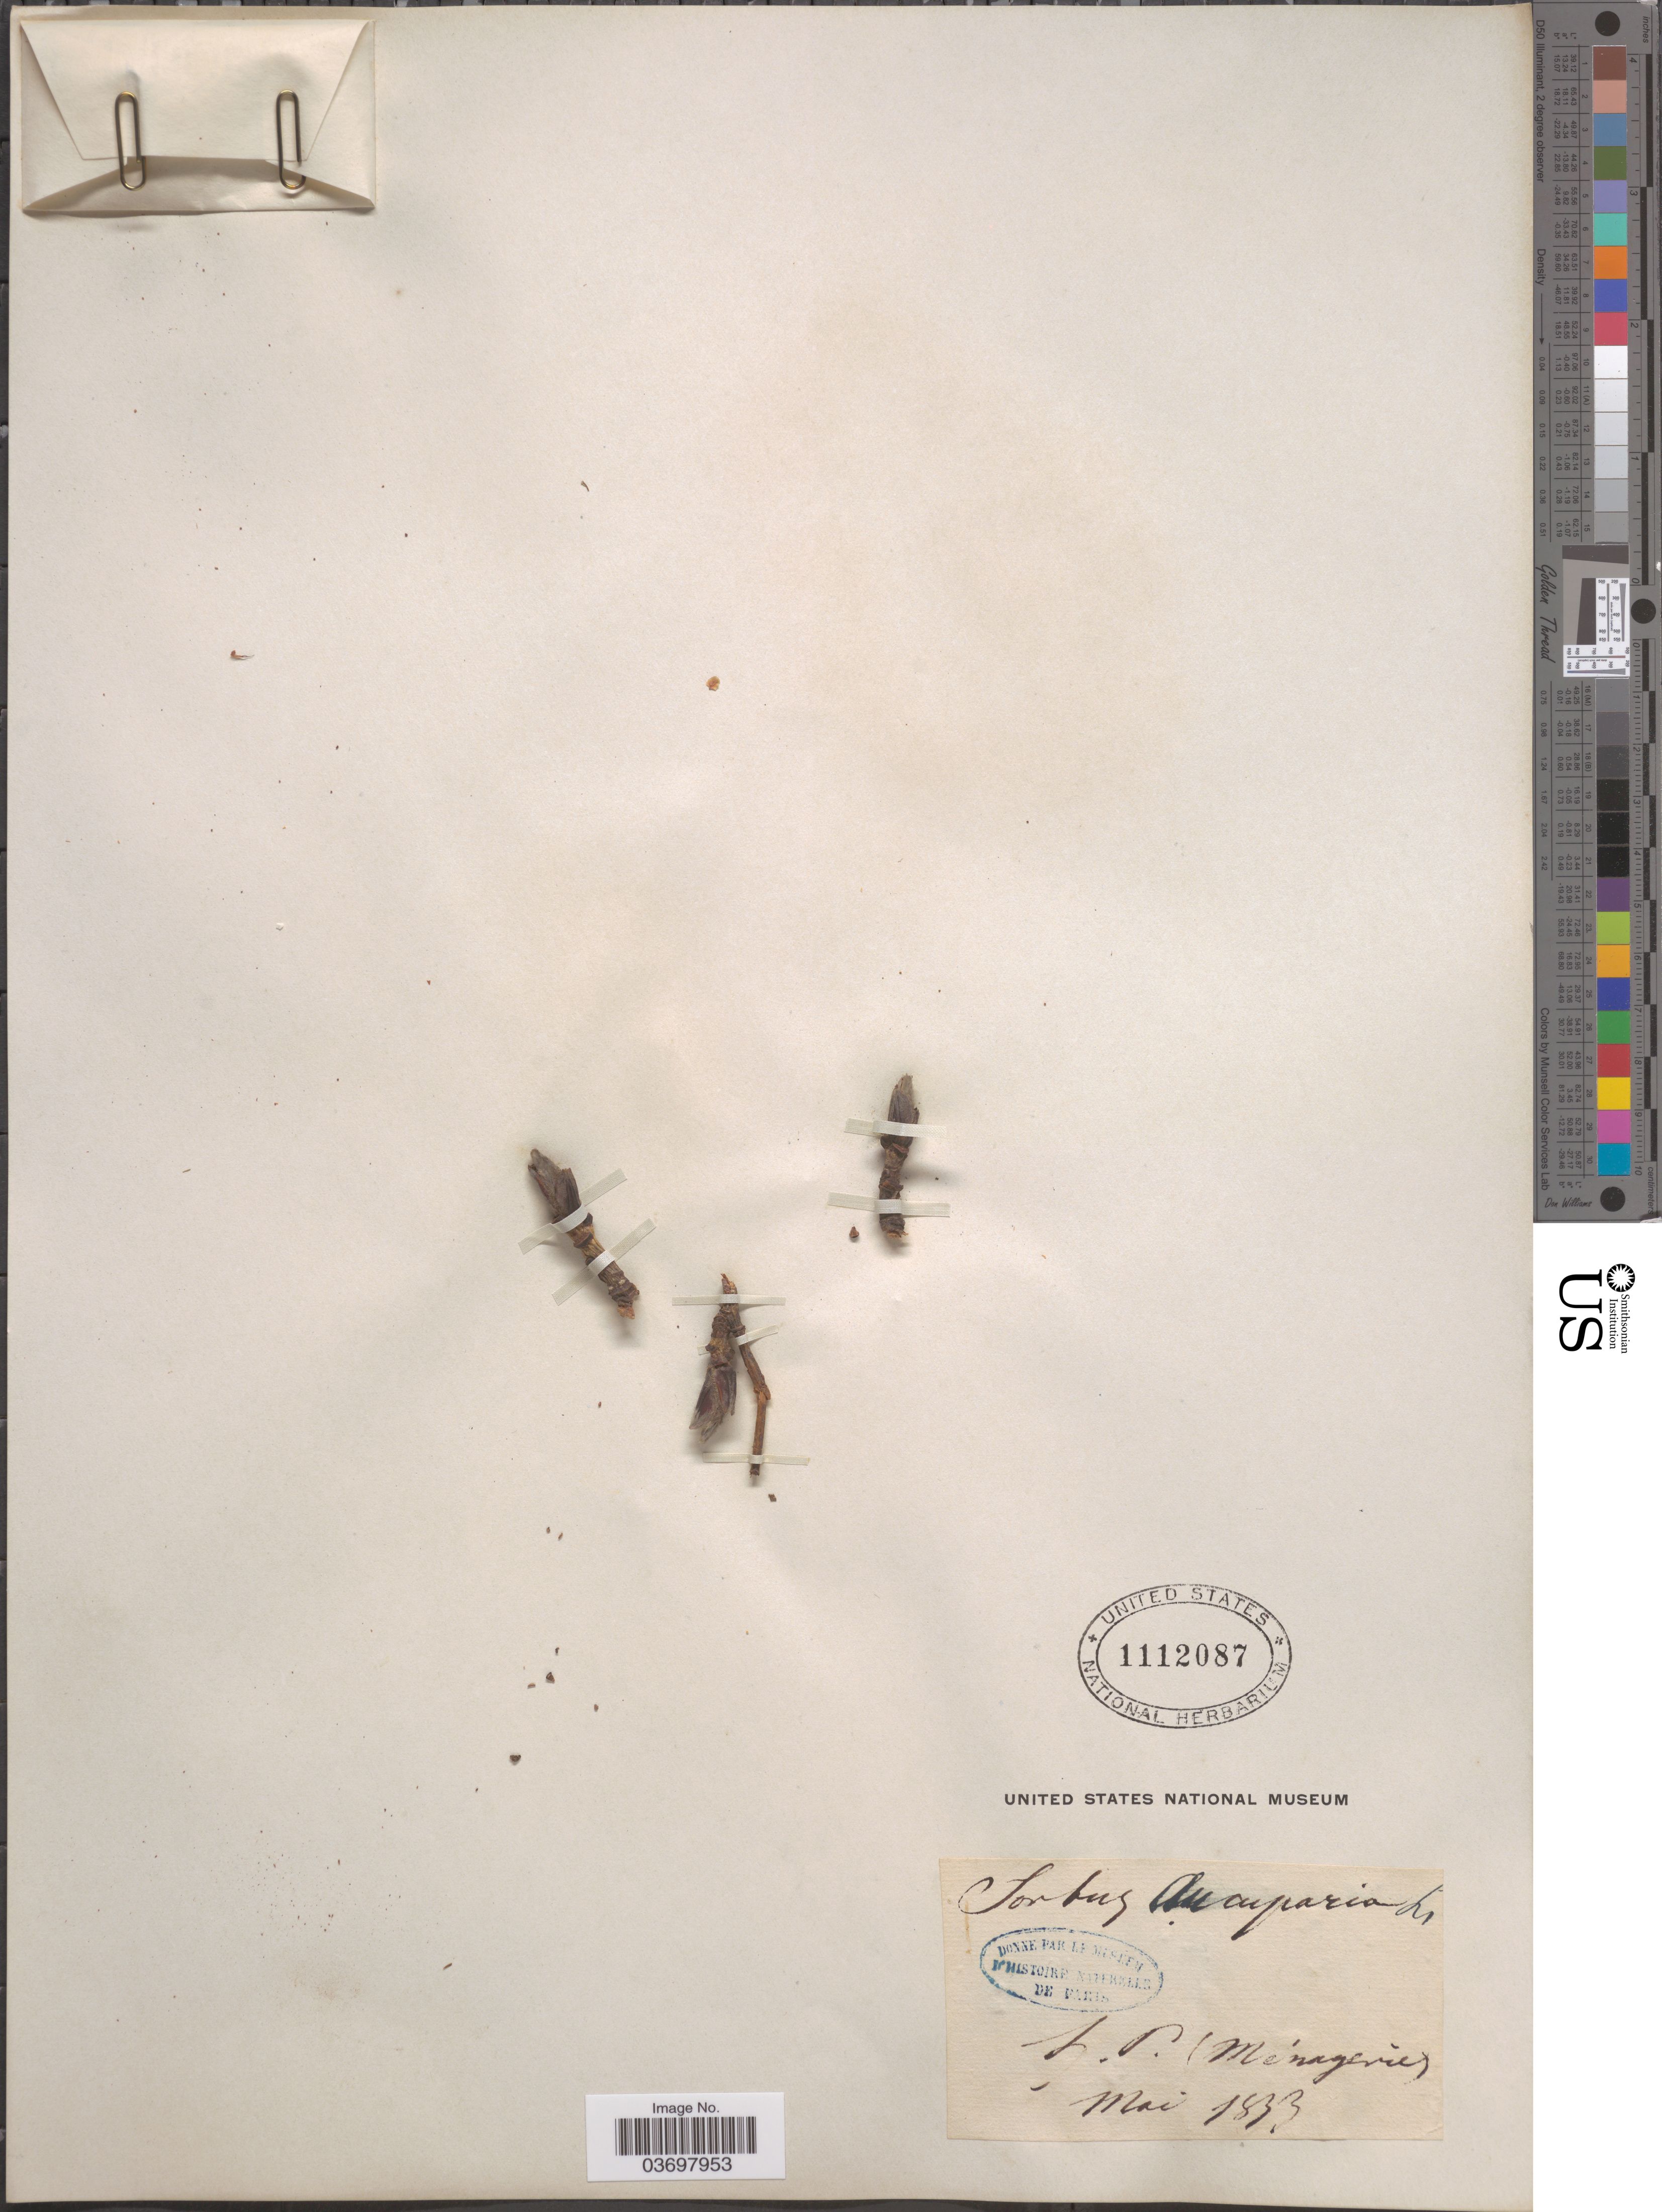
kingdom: Plantae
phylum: Tracheophyta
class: Magnoliopsida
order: Rosales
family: Rosaceae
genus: Sorbus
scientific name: Sorbus aucuparia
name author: L.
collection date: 1833-05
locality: Z. P. (Ménagerie). [interpreted] [unsure placement]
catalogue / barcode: US 1112087